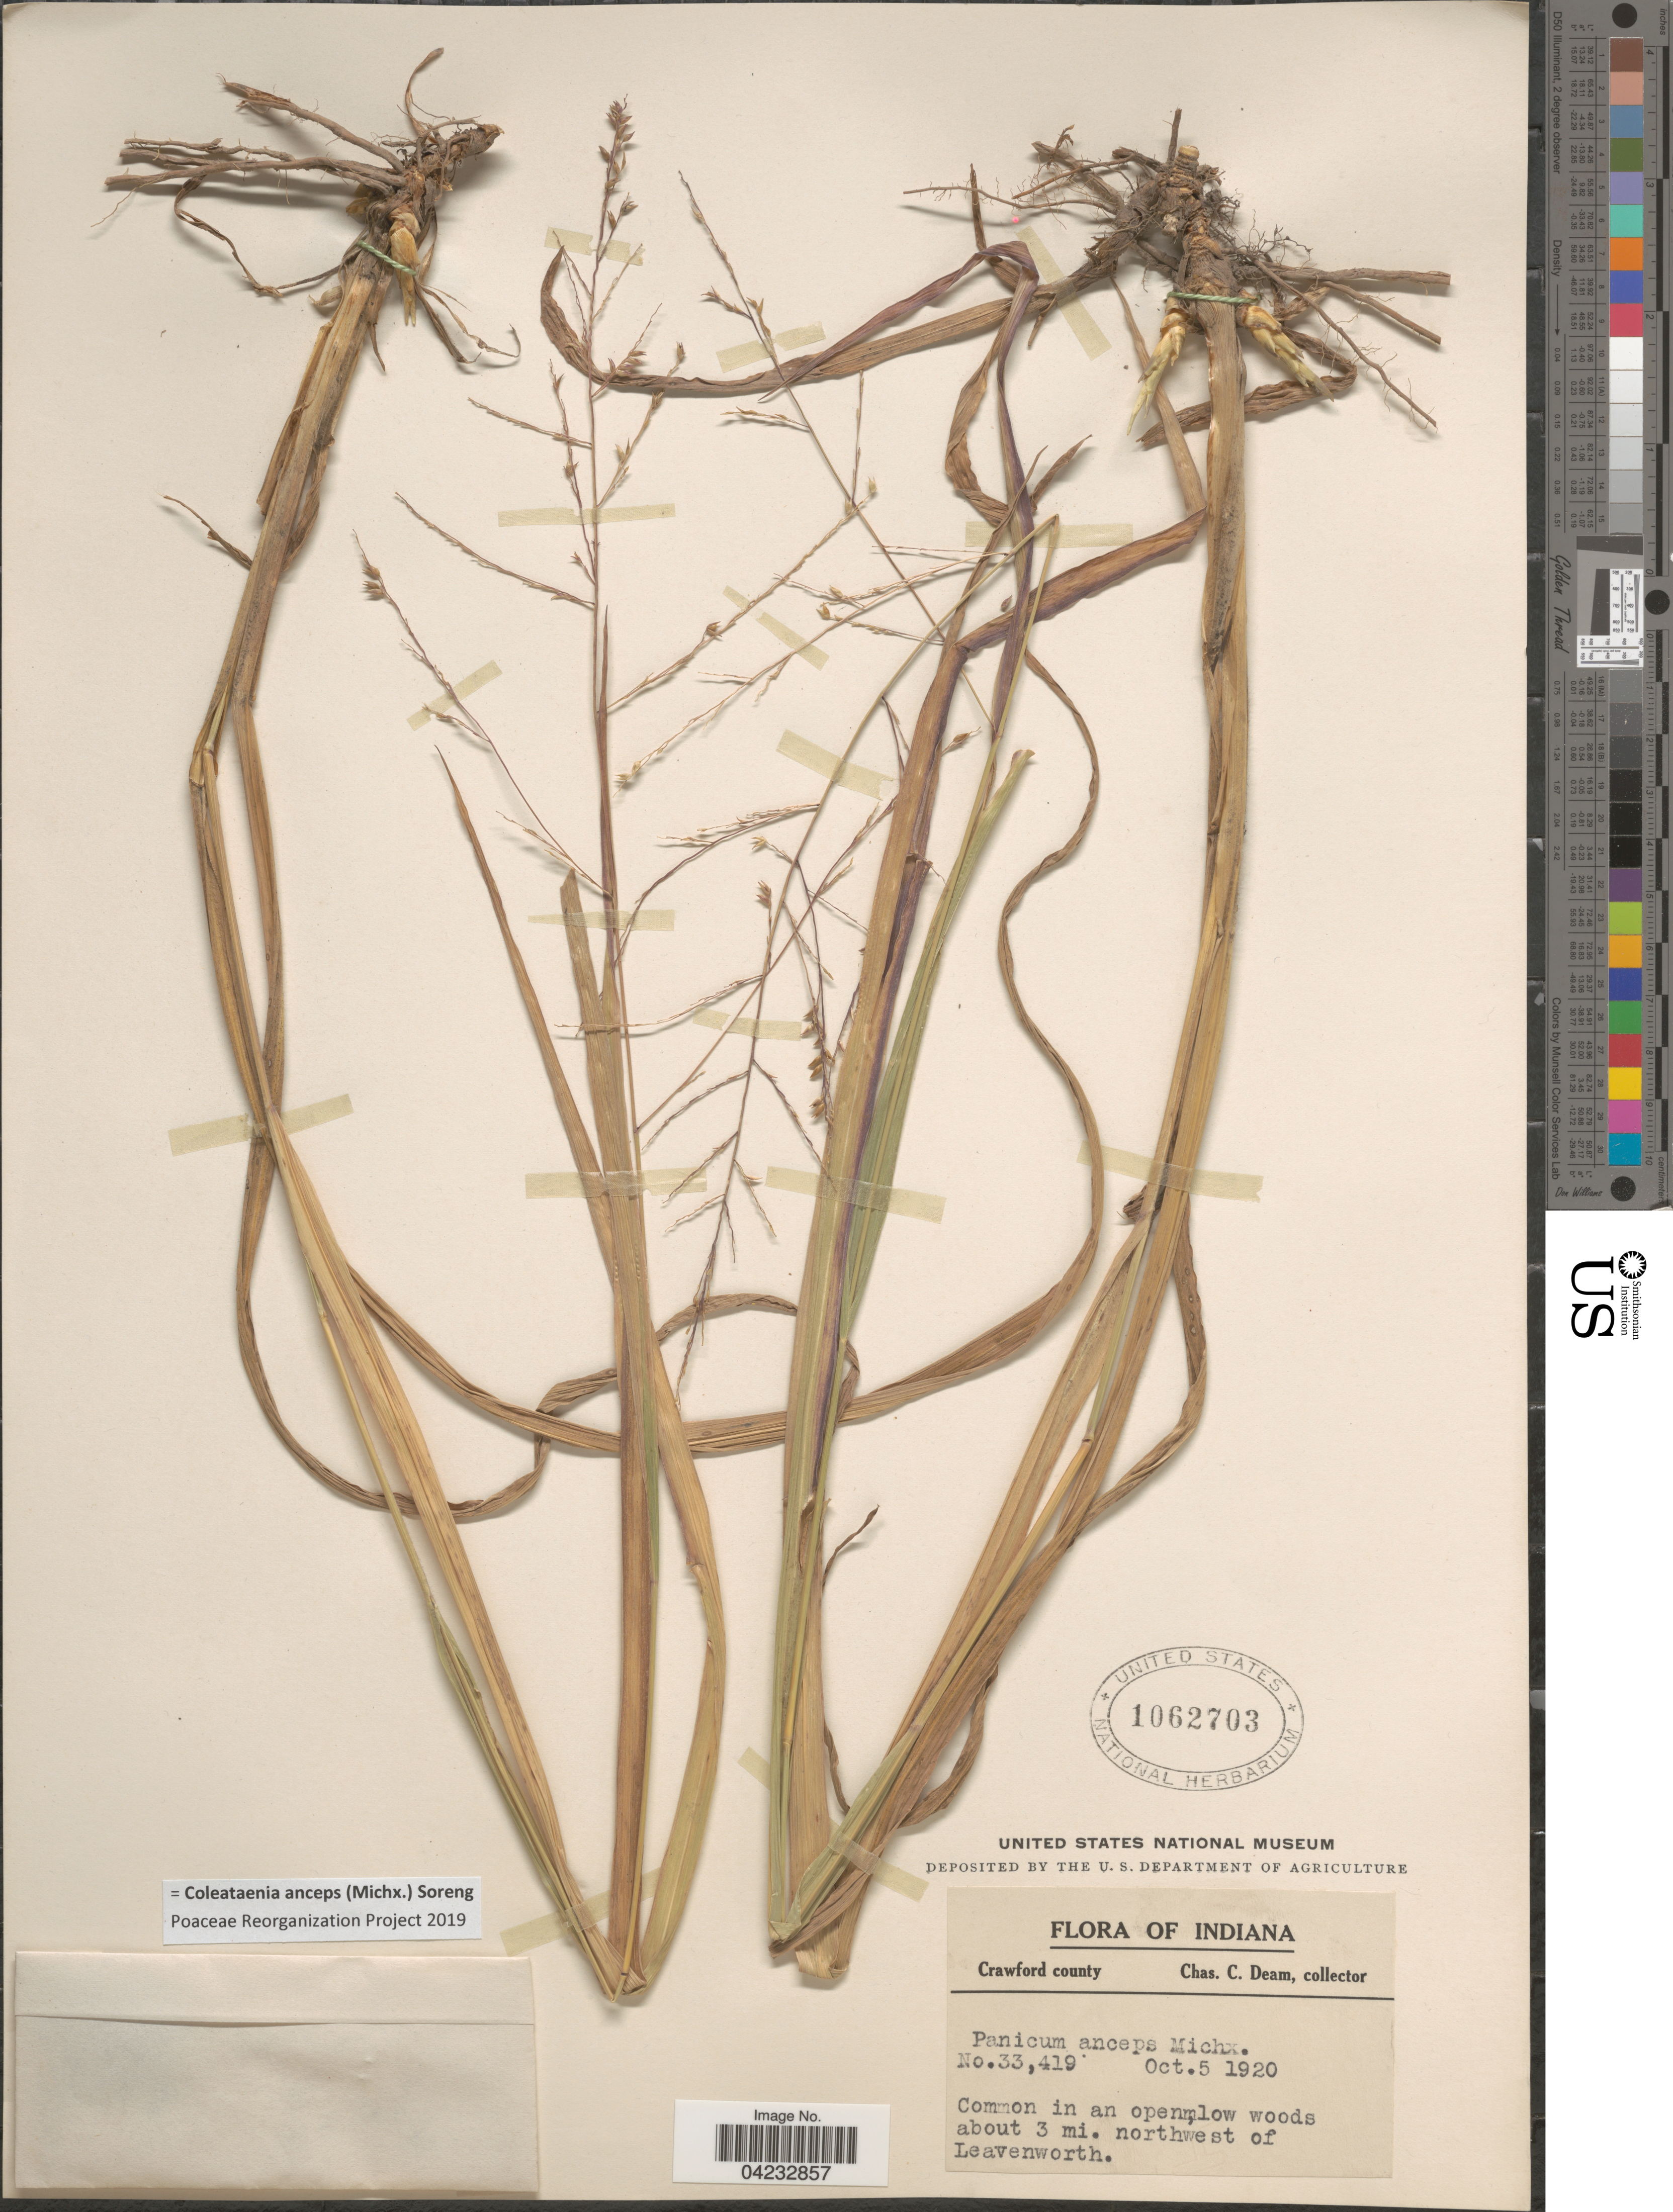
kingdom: Plantae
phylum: Tracheophyta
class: Liliopsida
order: Poales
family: Poaceae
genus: Coleataenia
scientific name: Coleataenia anceps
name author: (Michx.) Soreng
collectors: C. C. Deam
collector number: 33419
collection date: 1920-10-05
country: United States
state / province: Indiana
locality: Crawford county. About 3 mi. northwest of Leavenworth.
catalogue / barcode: US 1062703